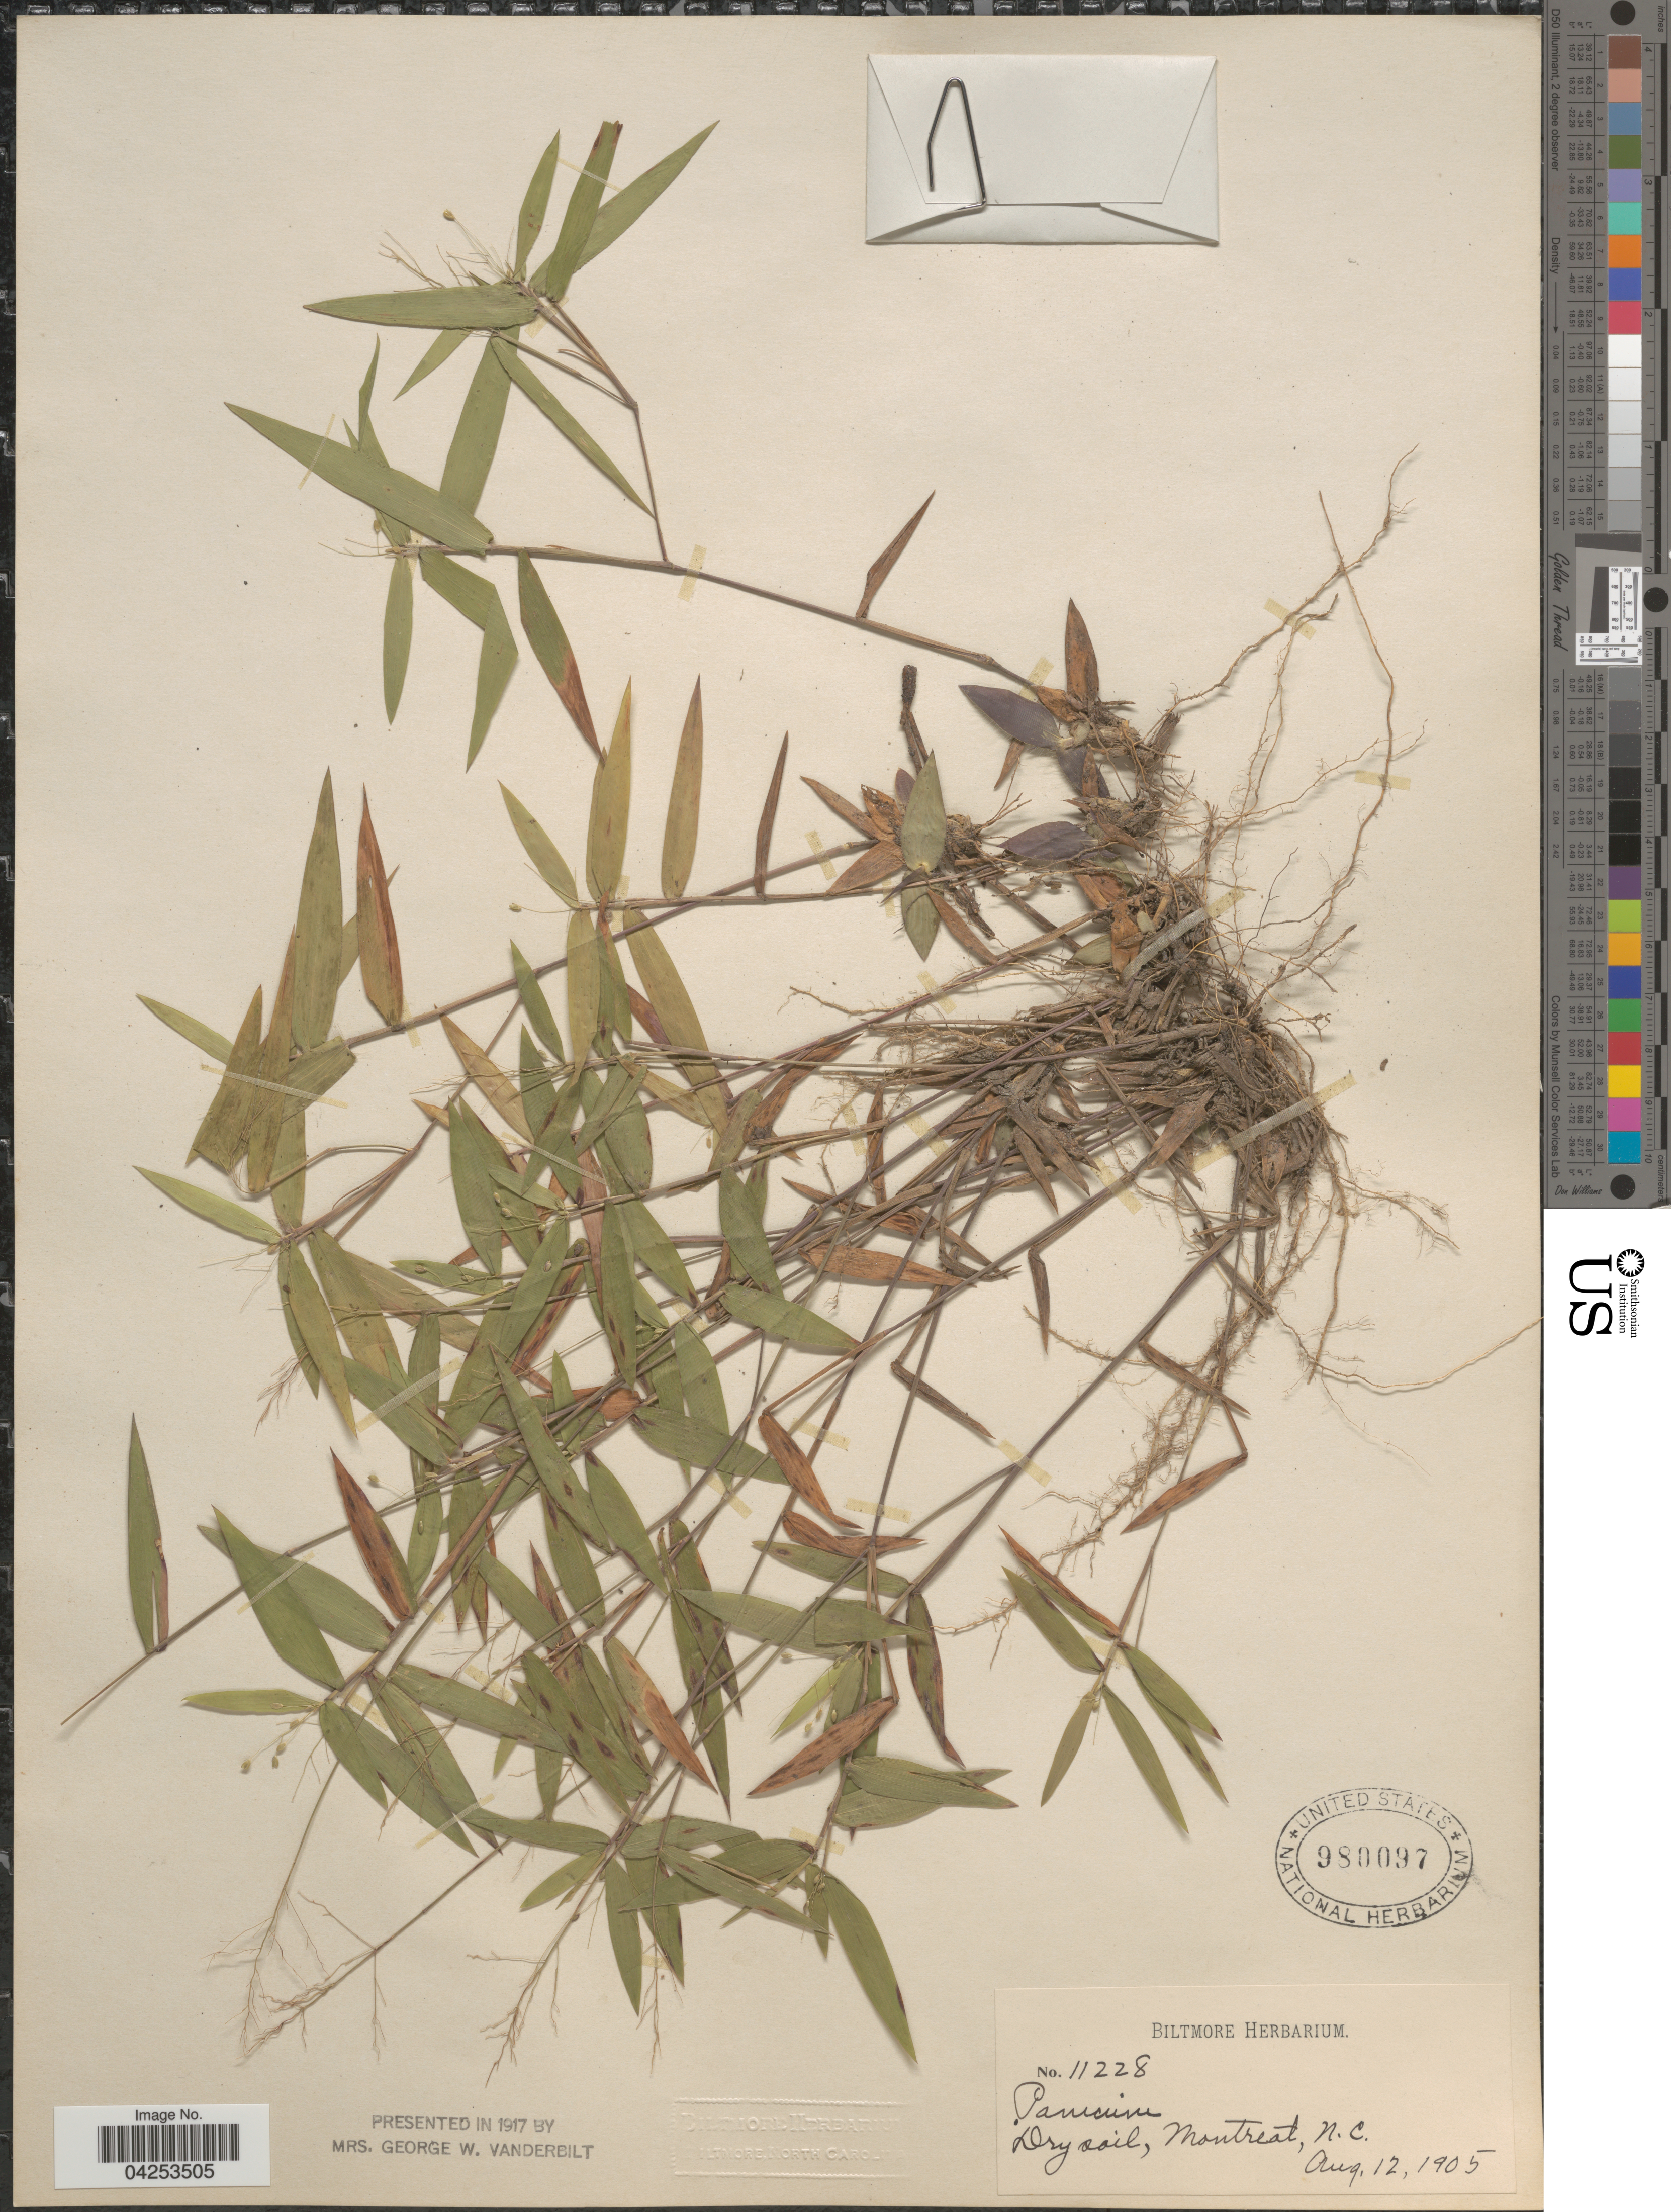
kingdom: Plantae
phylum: Tracheophyta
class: Liliopsida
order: Poales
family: Poaceae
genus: Dichanthelium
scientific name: Dichanthelium commutatum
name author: (Schult.) Gould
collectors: ex herb. Biltmore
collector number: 11228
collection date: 1905-08-12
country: United States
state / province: North Carolina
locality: Dry soil, Montreat.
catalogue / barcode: US 980097